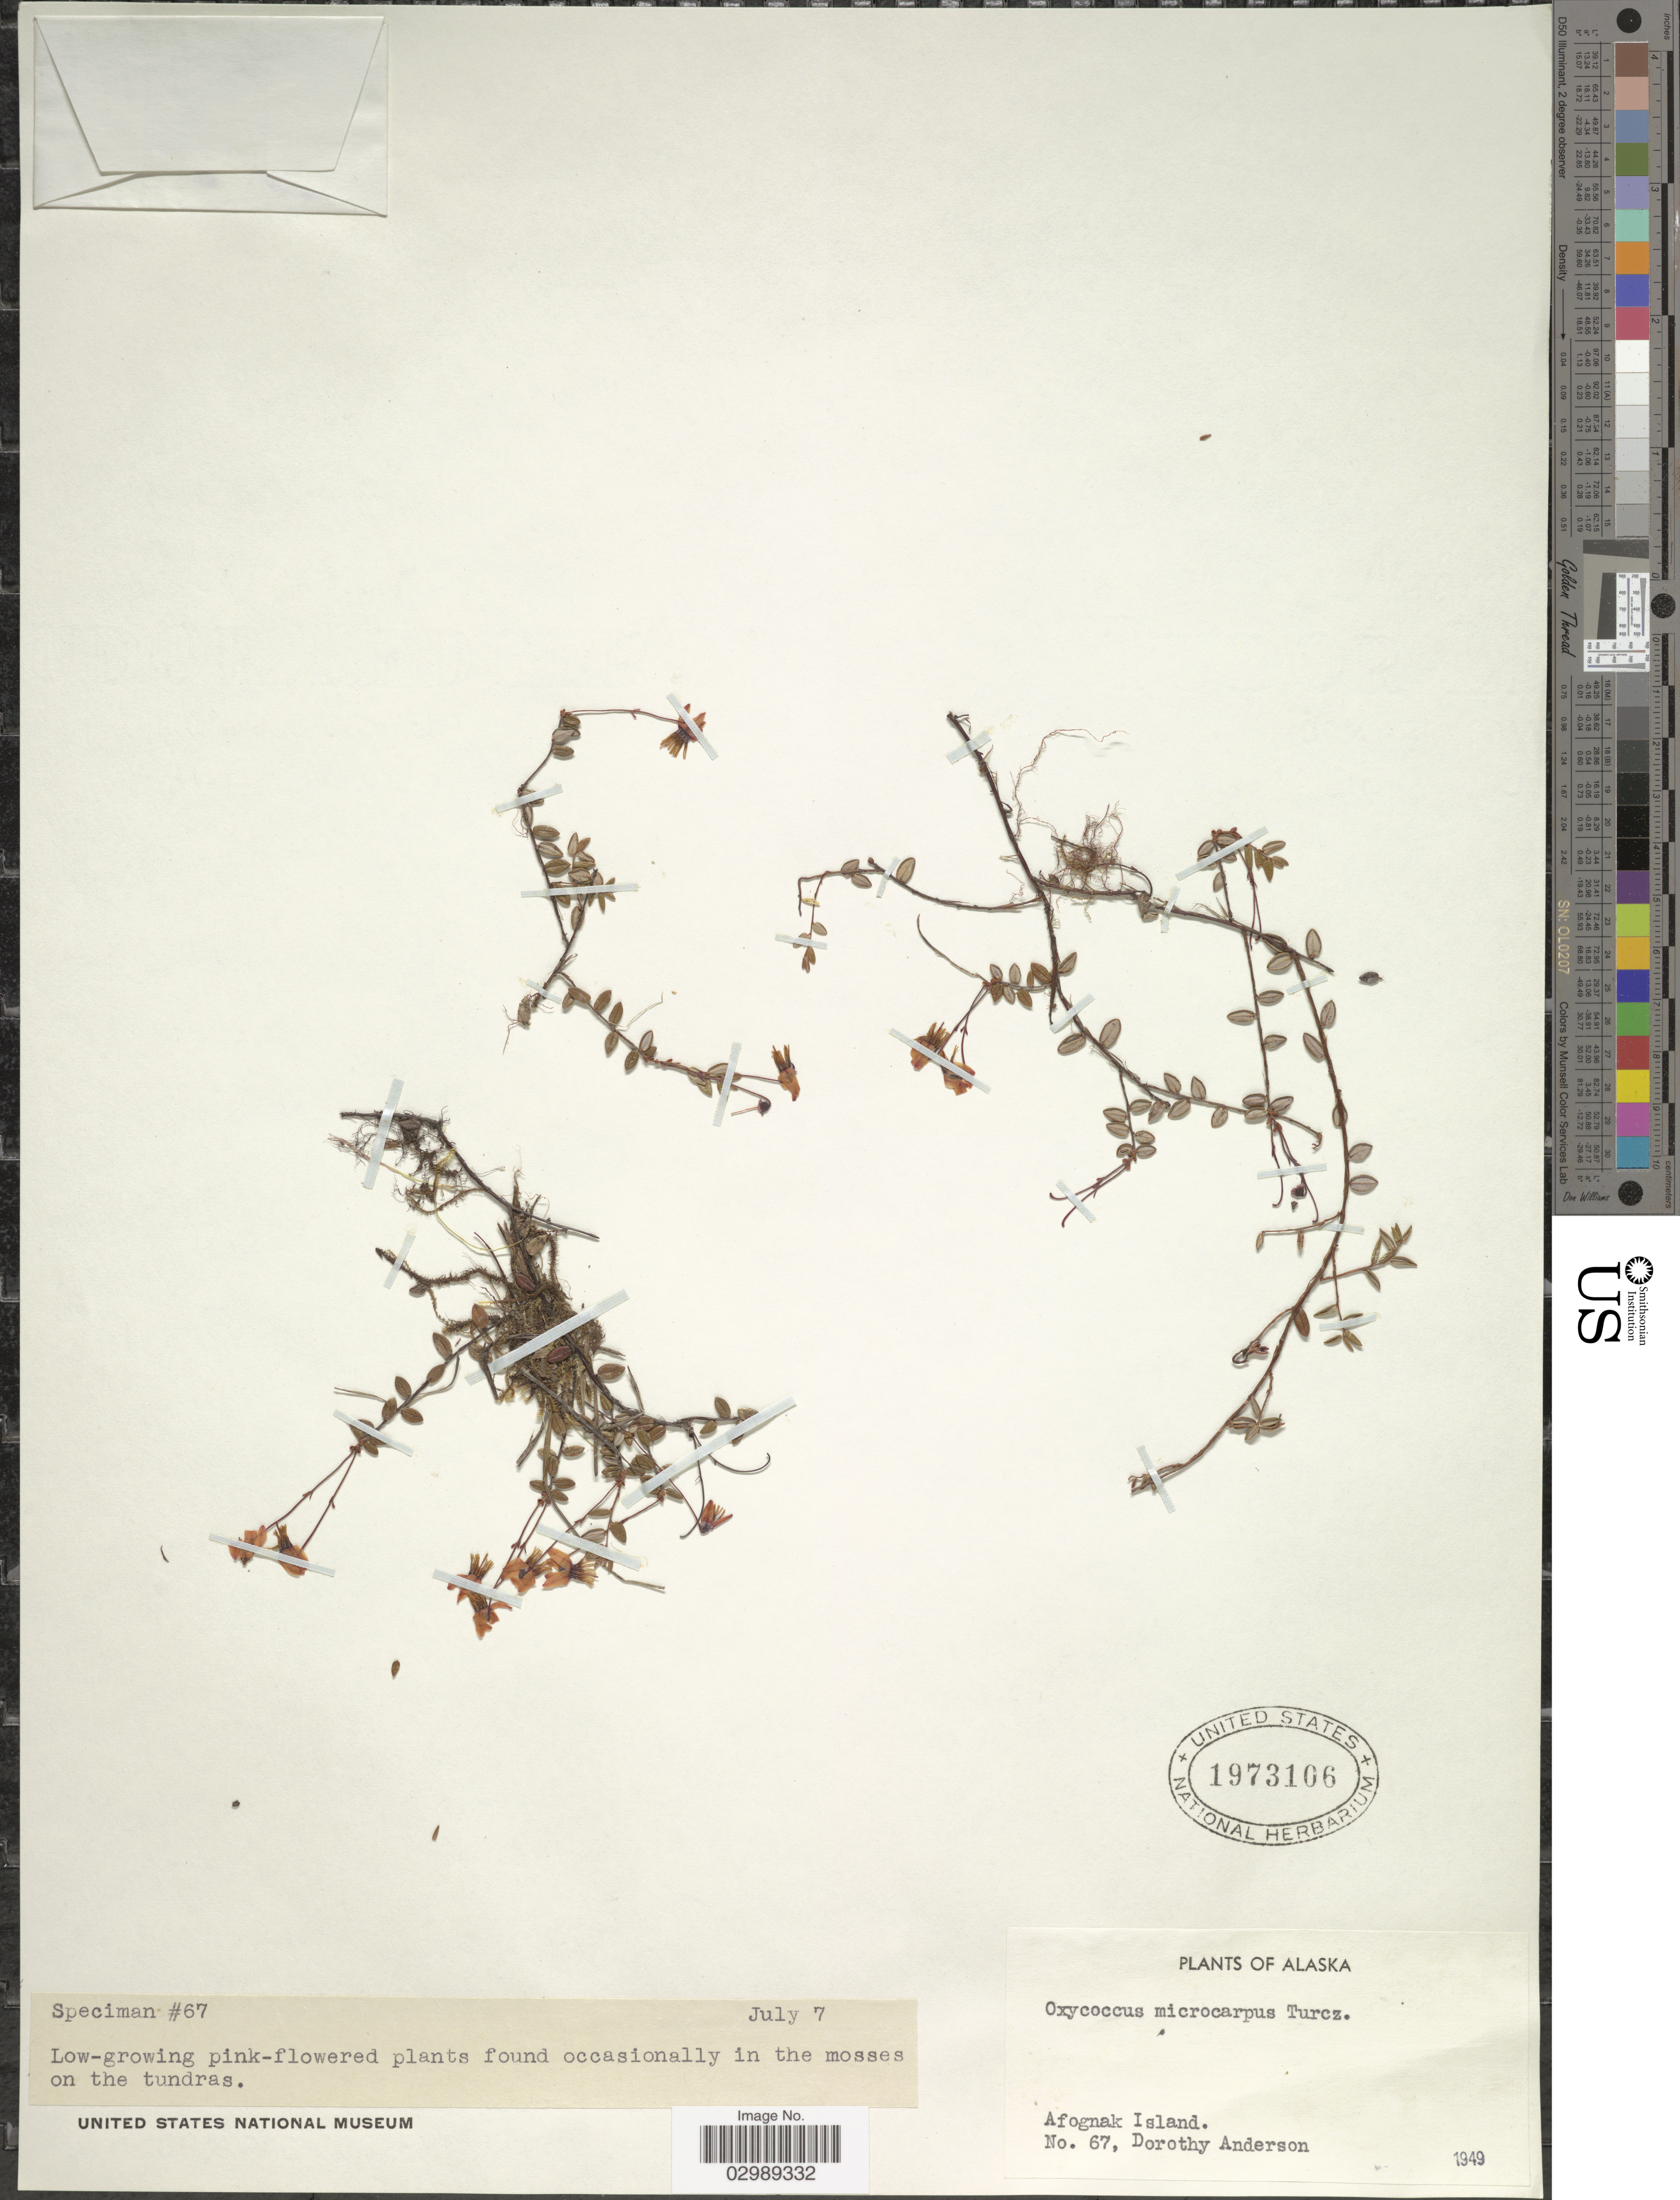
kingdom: Plantae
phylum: Tracheophyta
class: Magnoliopsida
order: Ericales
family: Ericaceae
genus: Vaccinium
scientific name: Vaccinium oxycoccos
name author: L.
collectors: D. Anderson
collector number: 67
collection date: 1949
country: United States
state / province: Alaska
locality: Afognak Island.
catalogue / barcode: US 1973106